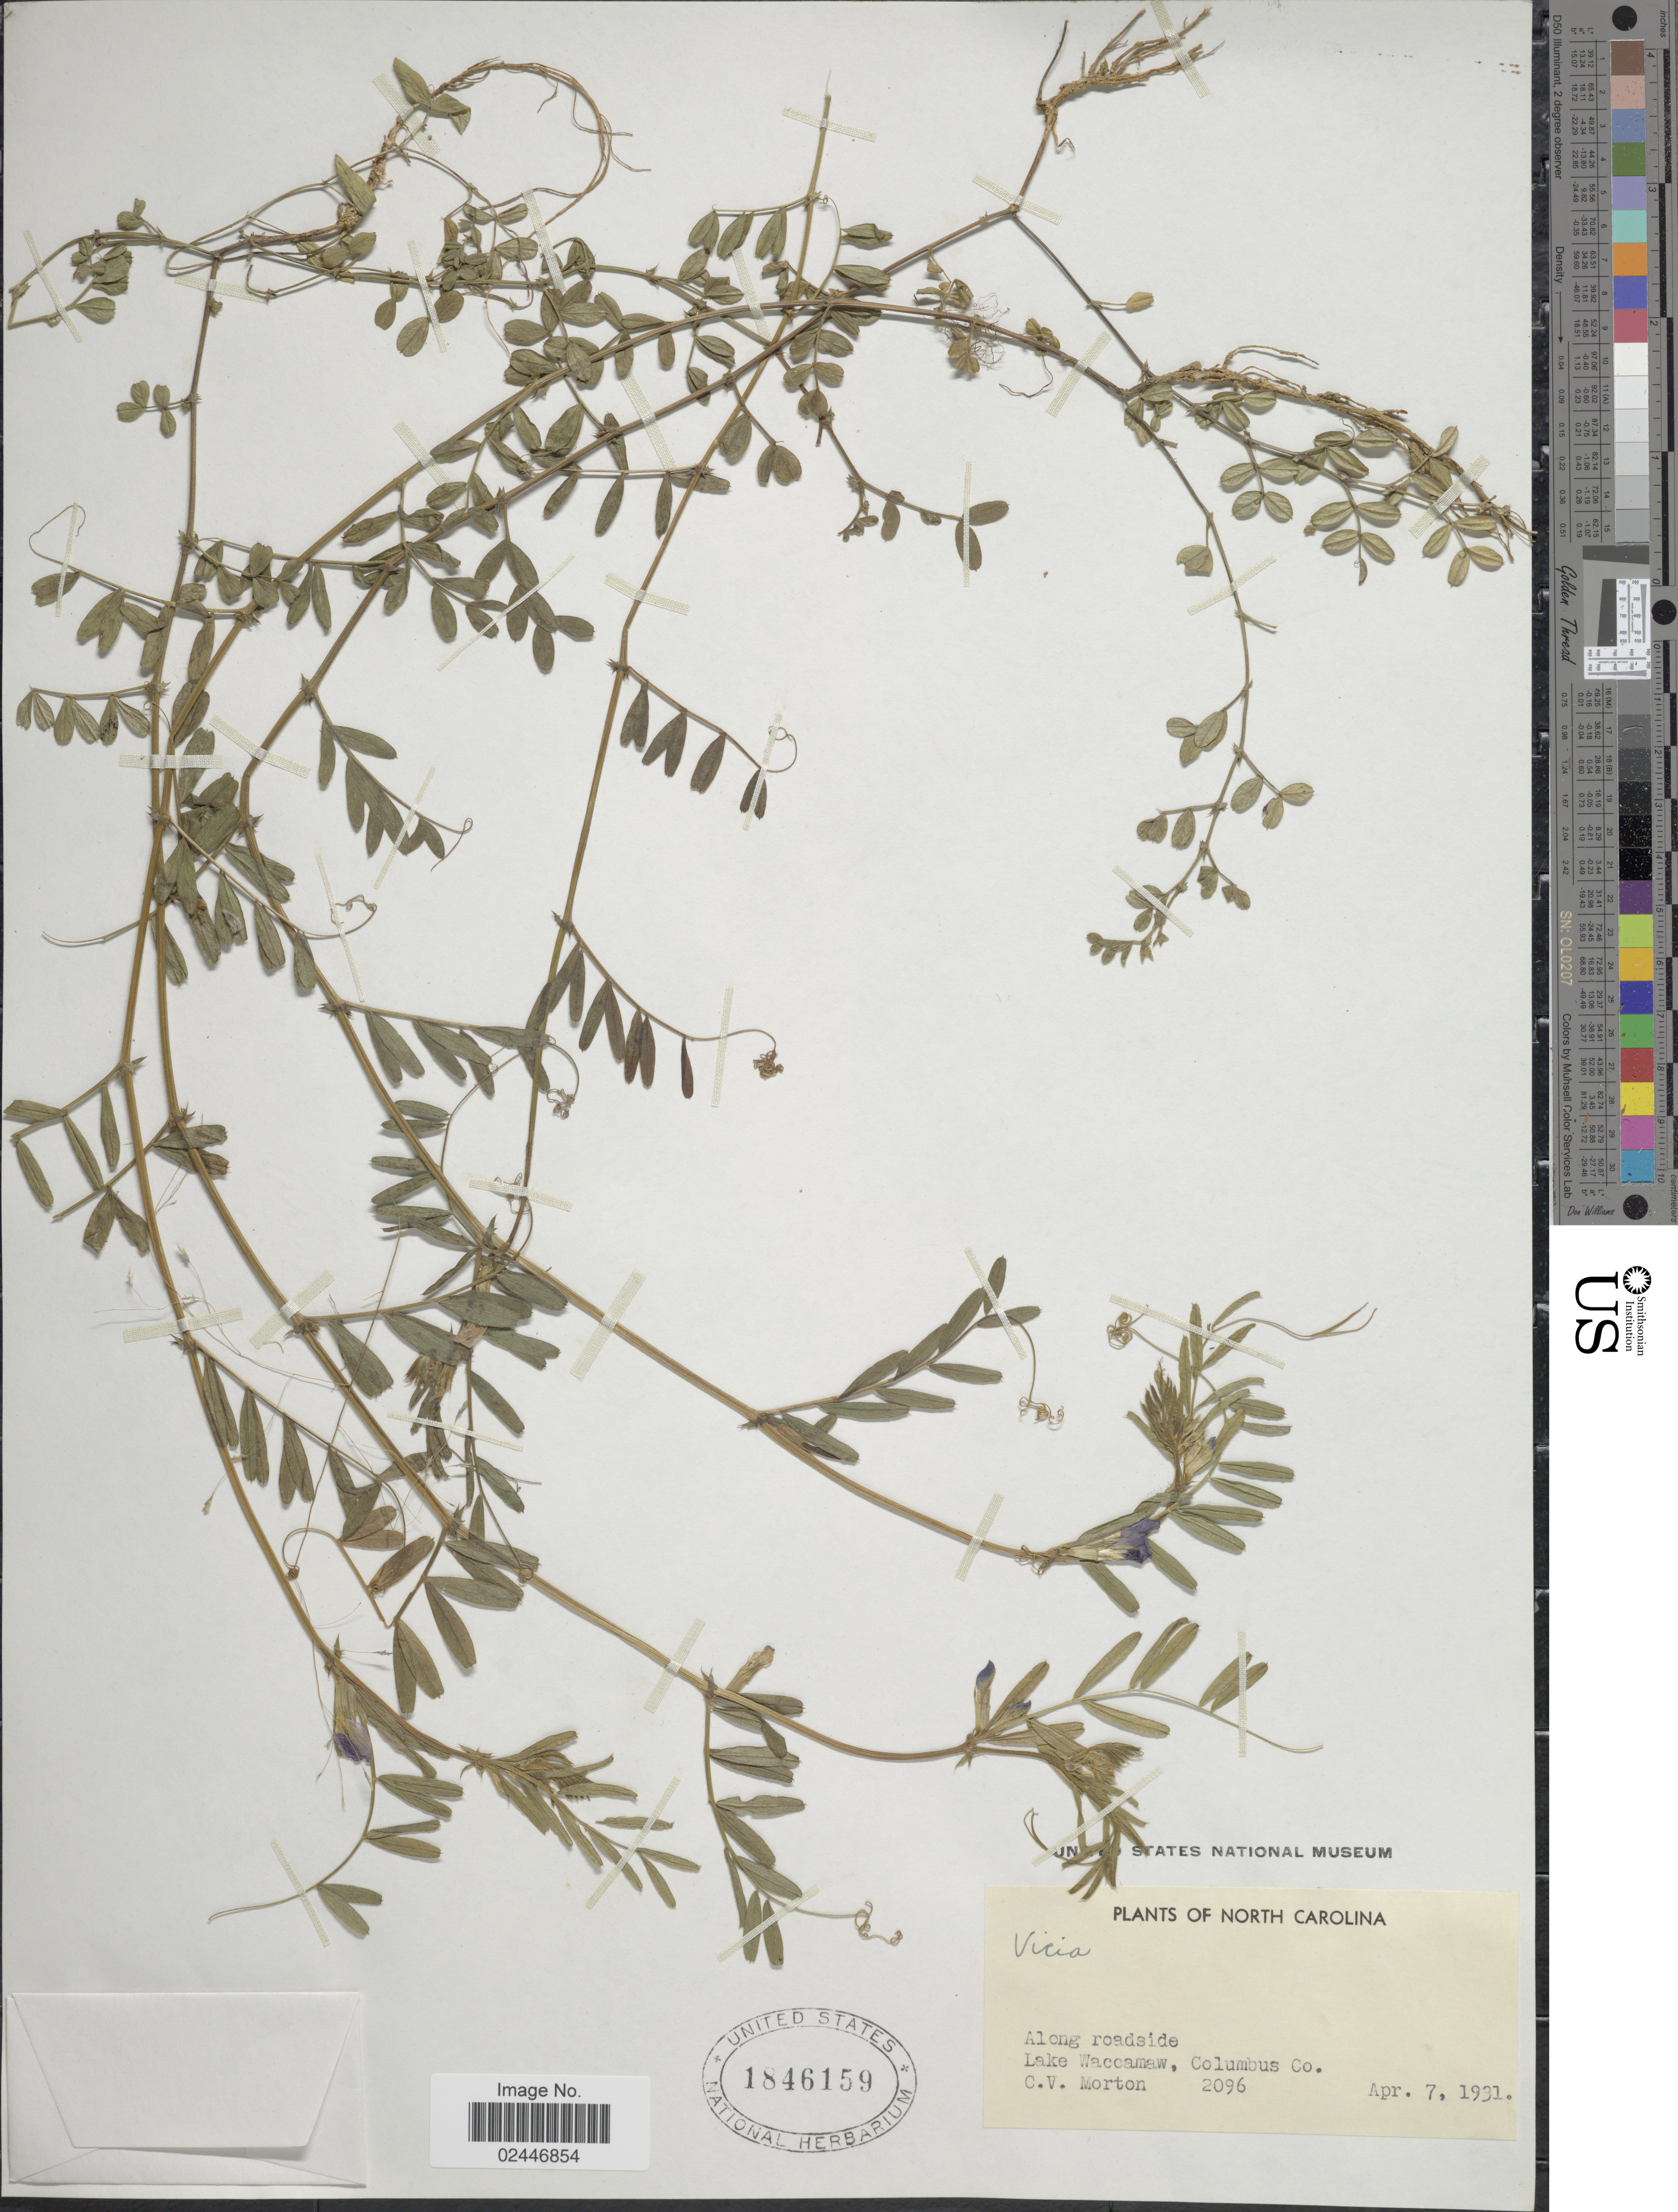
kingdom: Plantae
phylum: Tracheophyta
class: Magnoliopsida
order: Fabales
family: Fabaceae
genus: Vicia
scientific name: Vicia sp.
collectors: C. V. Morton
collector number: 2096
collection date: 1931-04-07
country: United States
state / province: North Carolina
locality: Along roadside, Lake Maccamaw, Columbus Co.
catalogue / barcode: US 1846159